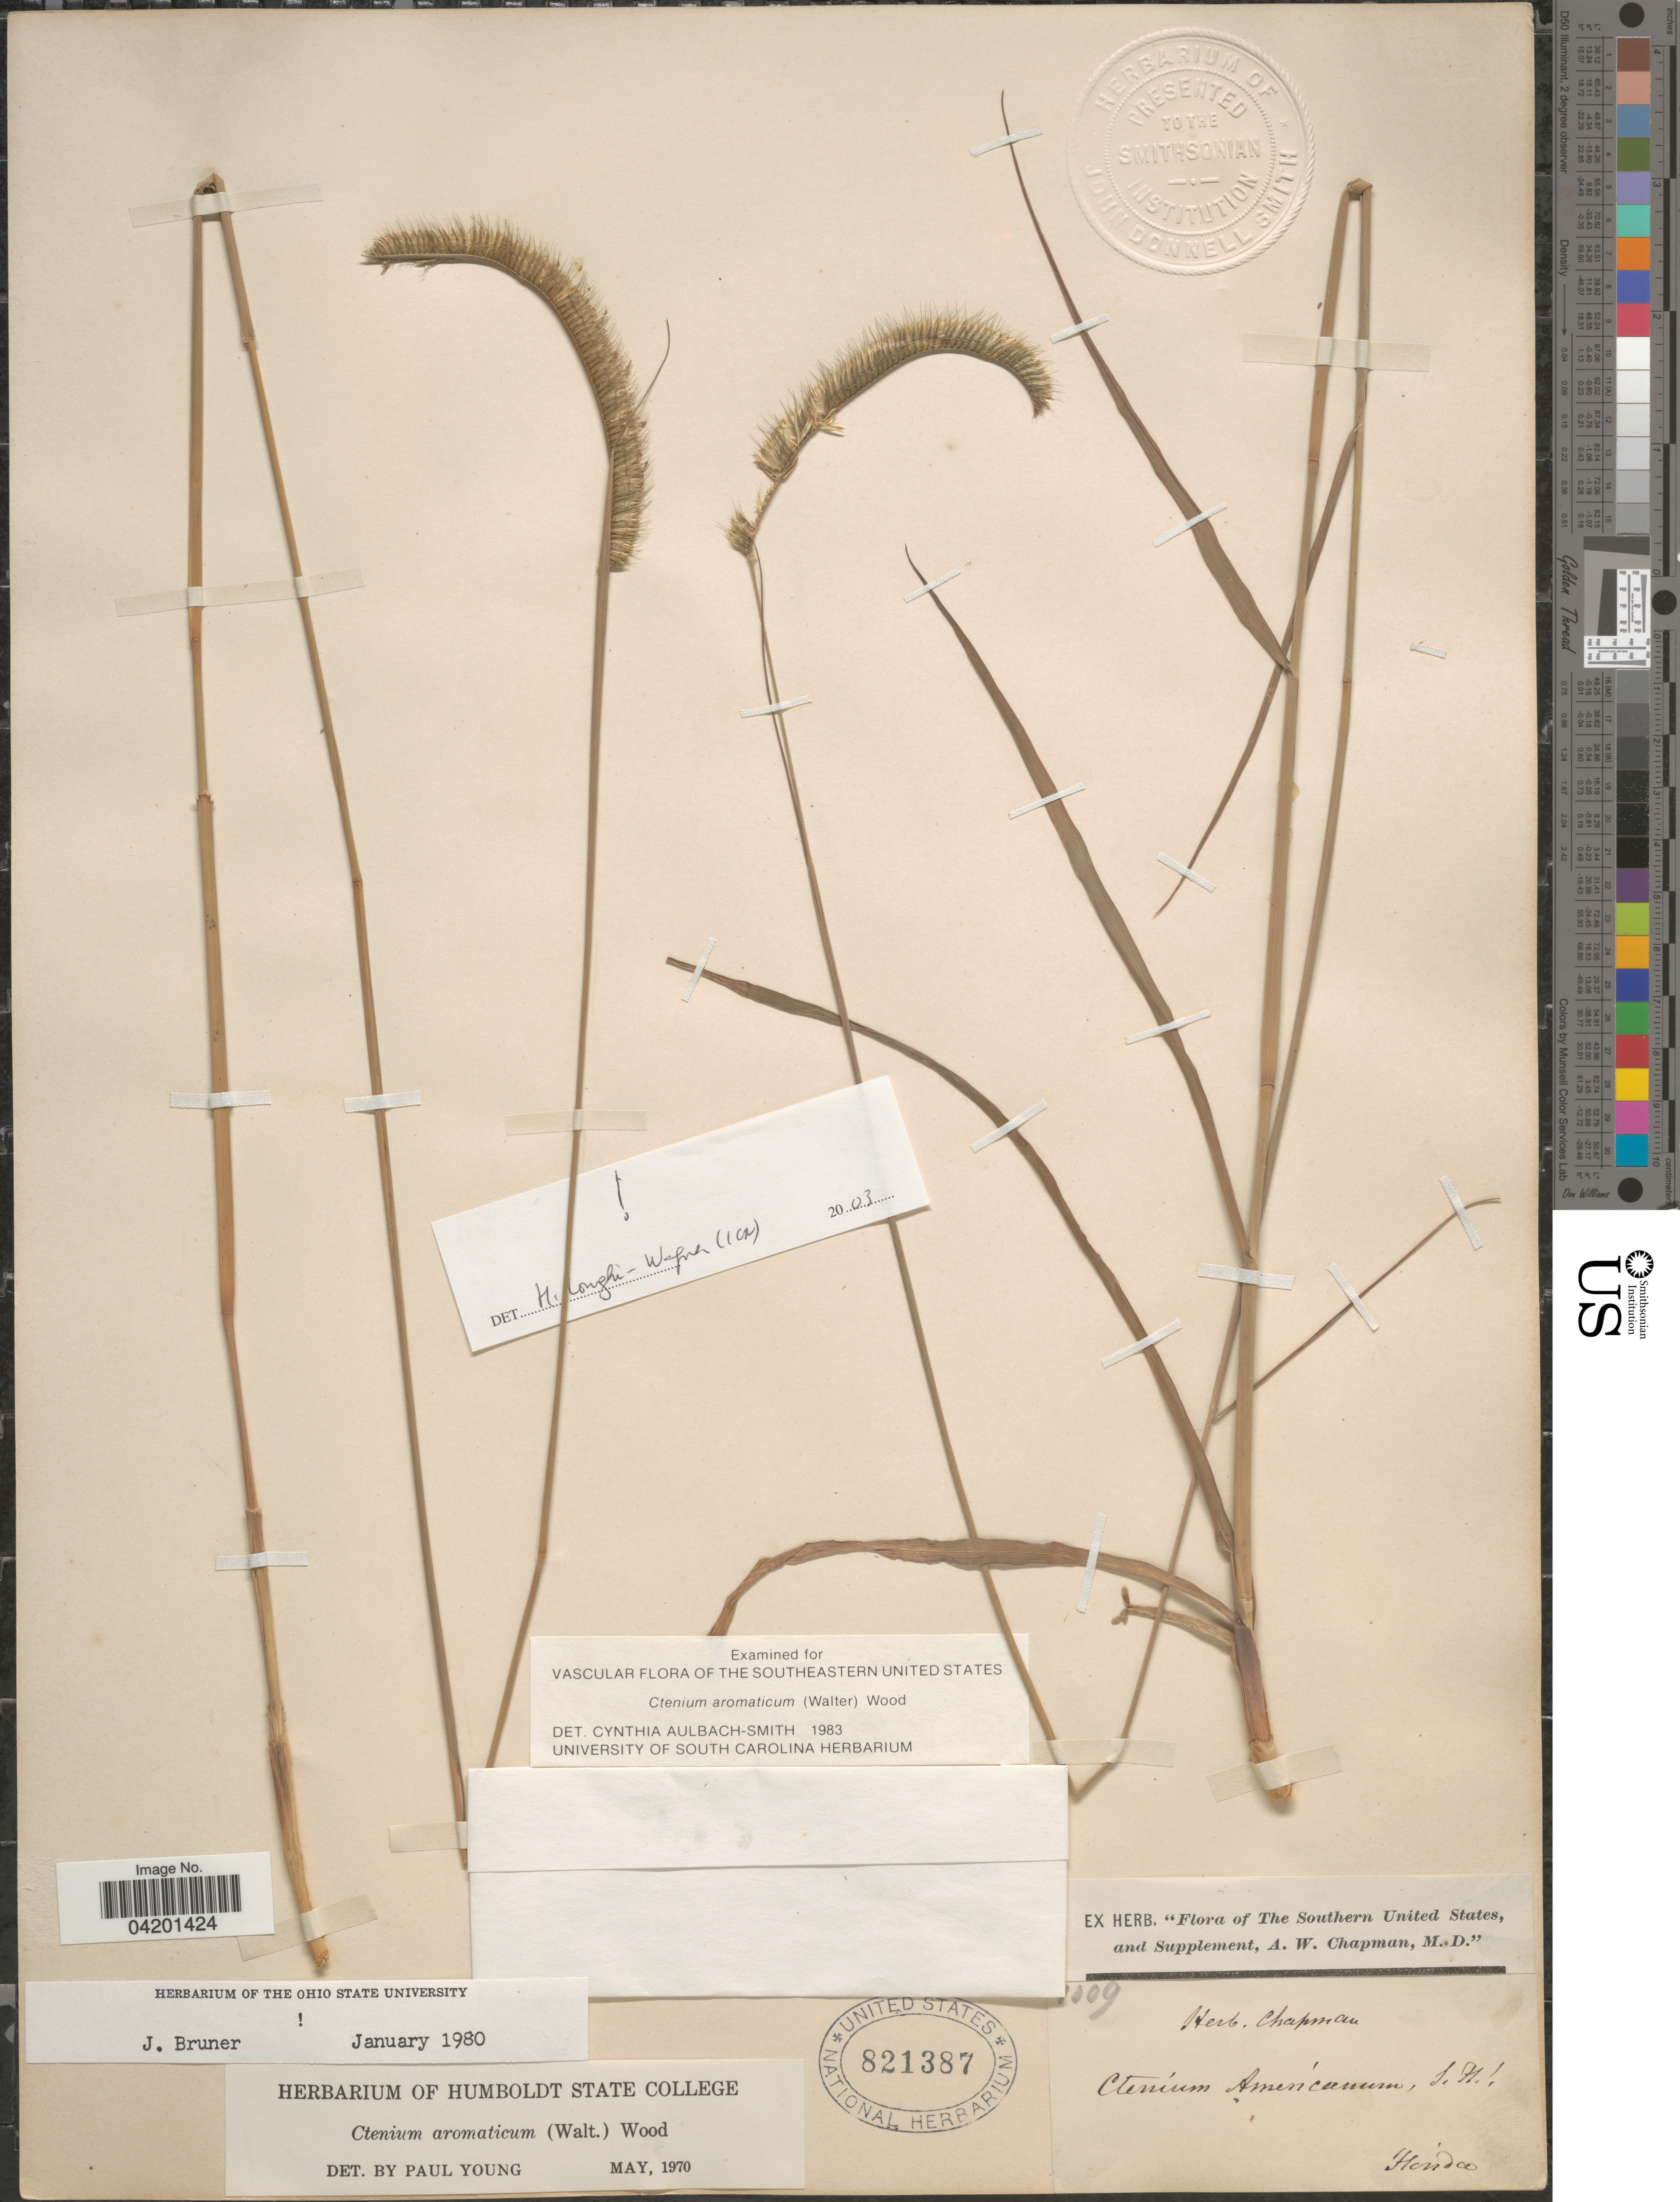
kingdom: Plantae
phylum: Tracheophyta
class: Liliopsida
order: Poales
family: Poaceae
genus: Ctenium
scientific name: Ctenium aromaticum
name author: (Walter) Alph. Wood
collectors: ex herb. A.W. Chapman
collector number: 1009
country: United States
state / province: Florida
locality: Southern United States.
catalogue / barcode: US 821387